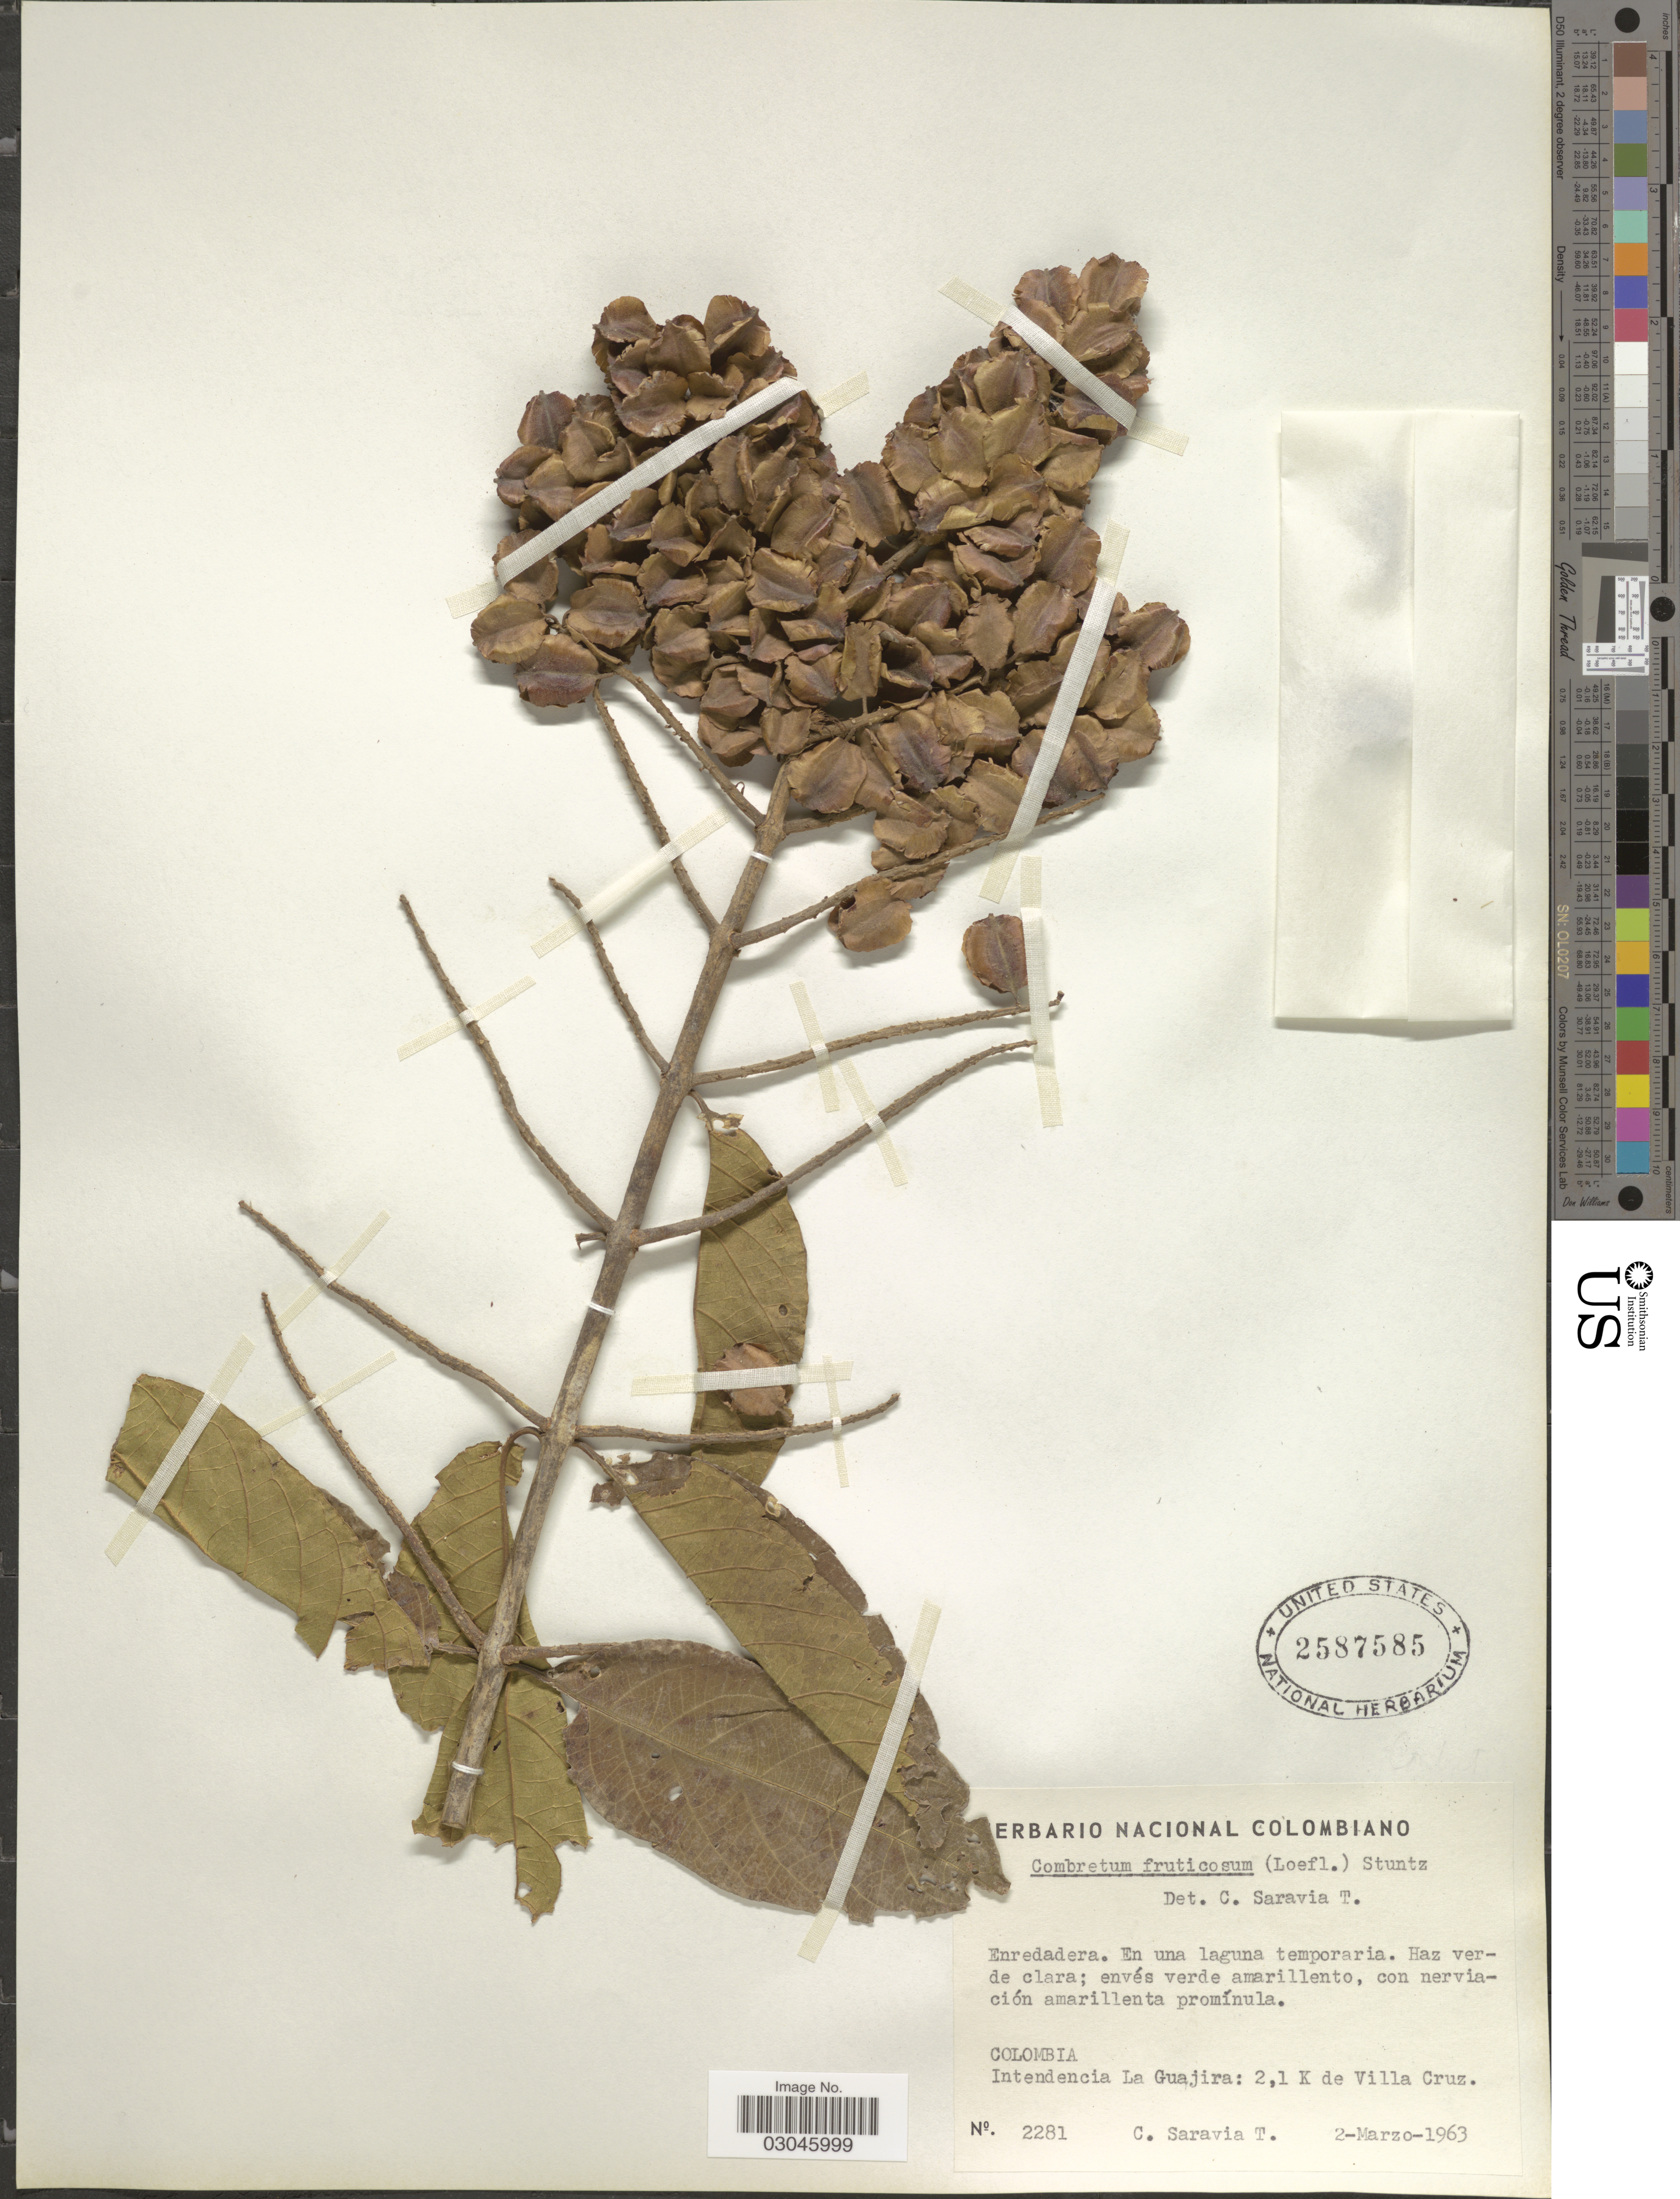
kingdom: Plantae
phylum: Tracheophyta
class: Magnoliopsida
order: Myrtales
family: Combretaceae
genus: Combretum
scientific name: Combretum fruticosum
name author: (Loefl.) Stuntz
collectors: C. Saravia T.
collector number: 2281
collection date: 1963-03-02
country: Colombia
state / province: La Guajira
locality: Intendencia La Guajira: 2,1 K de Villa Cruz.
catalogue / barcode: US 2587585